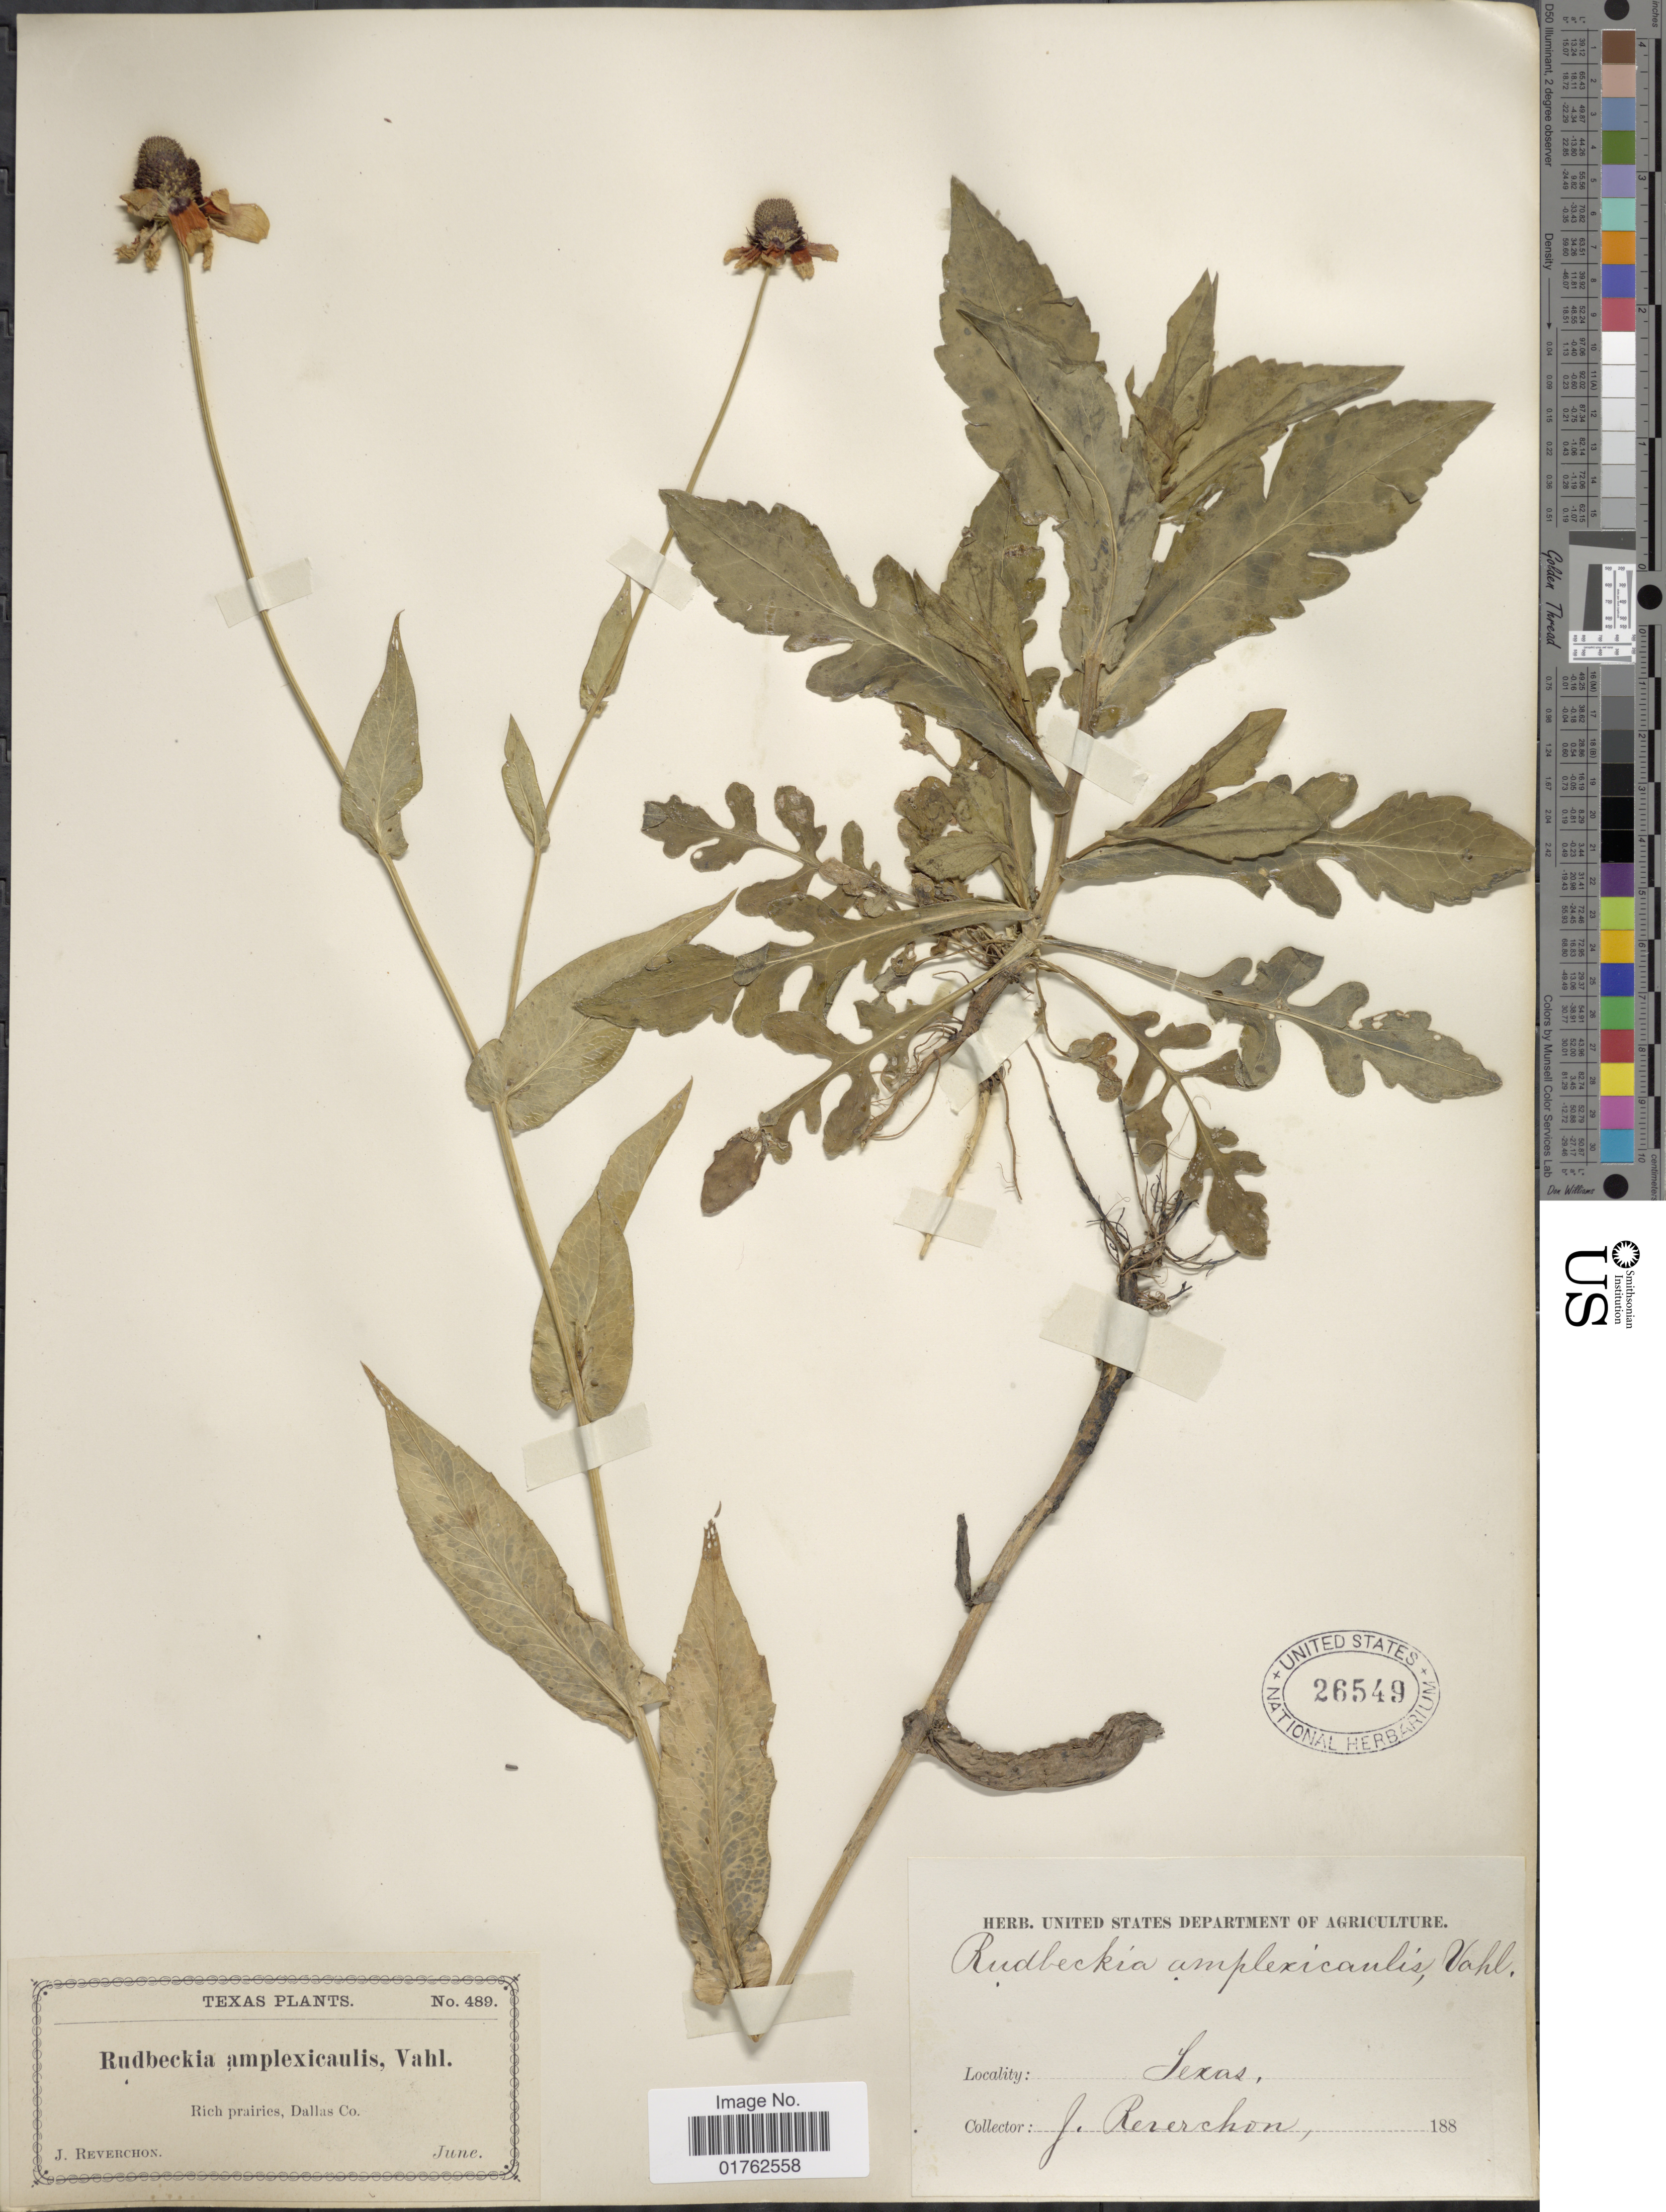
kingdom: Plantae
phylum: Tracheophyta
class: Magnoliopsida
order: Asterales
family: Asteraceae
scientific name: Dracopis amplexicaulis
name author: (Vahl) Cass.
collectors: J. Reverchon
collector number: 489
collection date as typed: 188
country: United States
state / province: Texas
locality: Dallas Co.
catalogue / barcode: US 26549